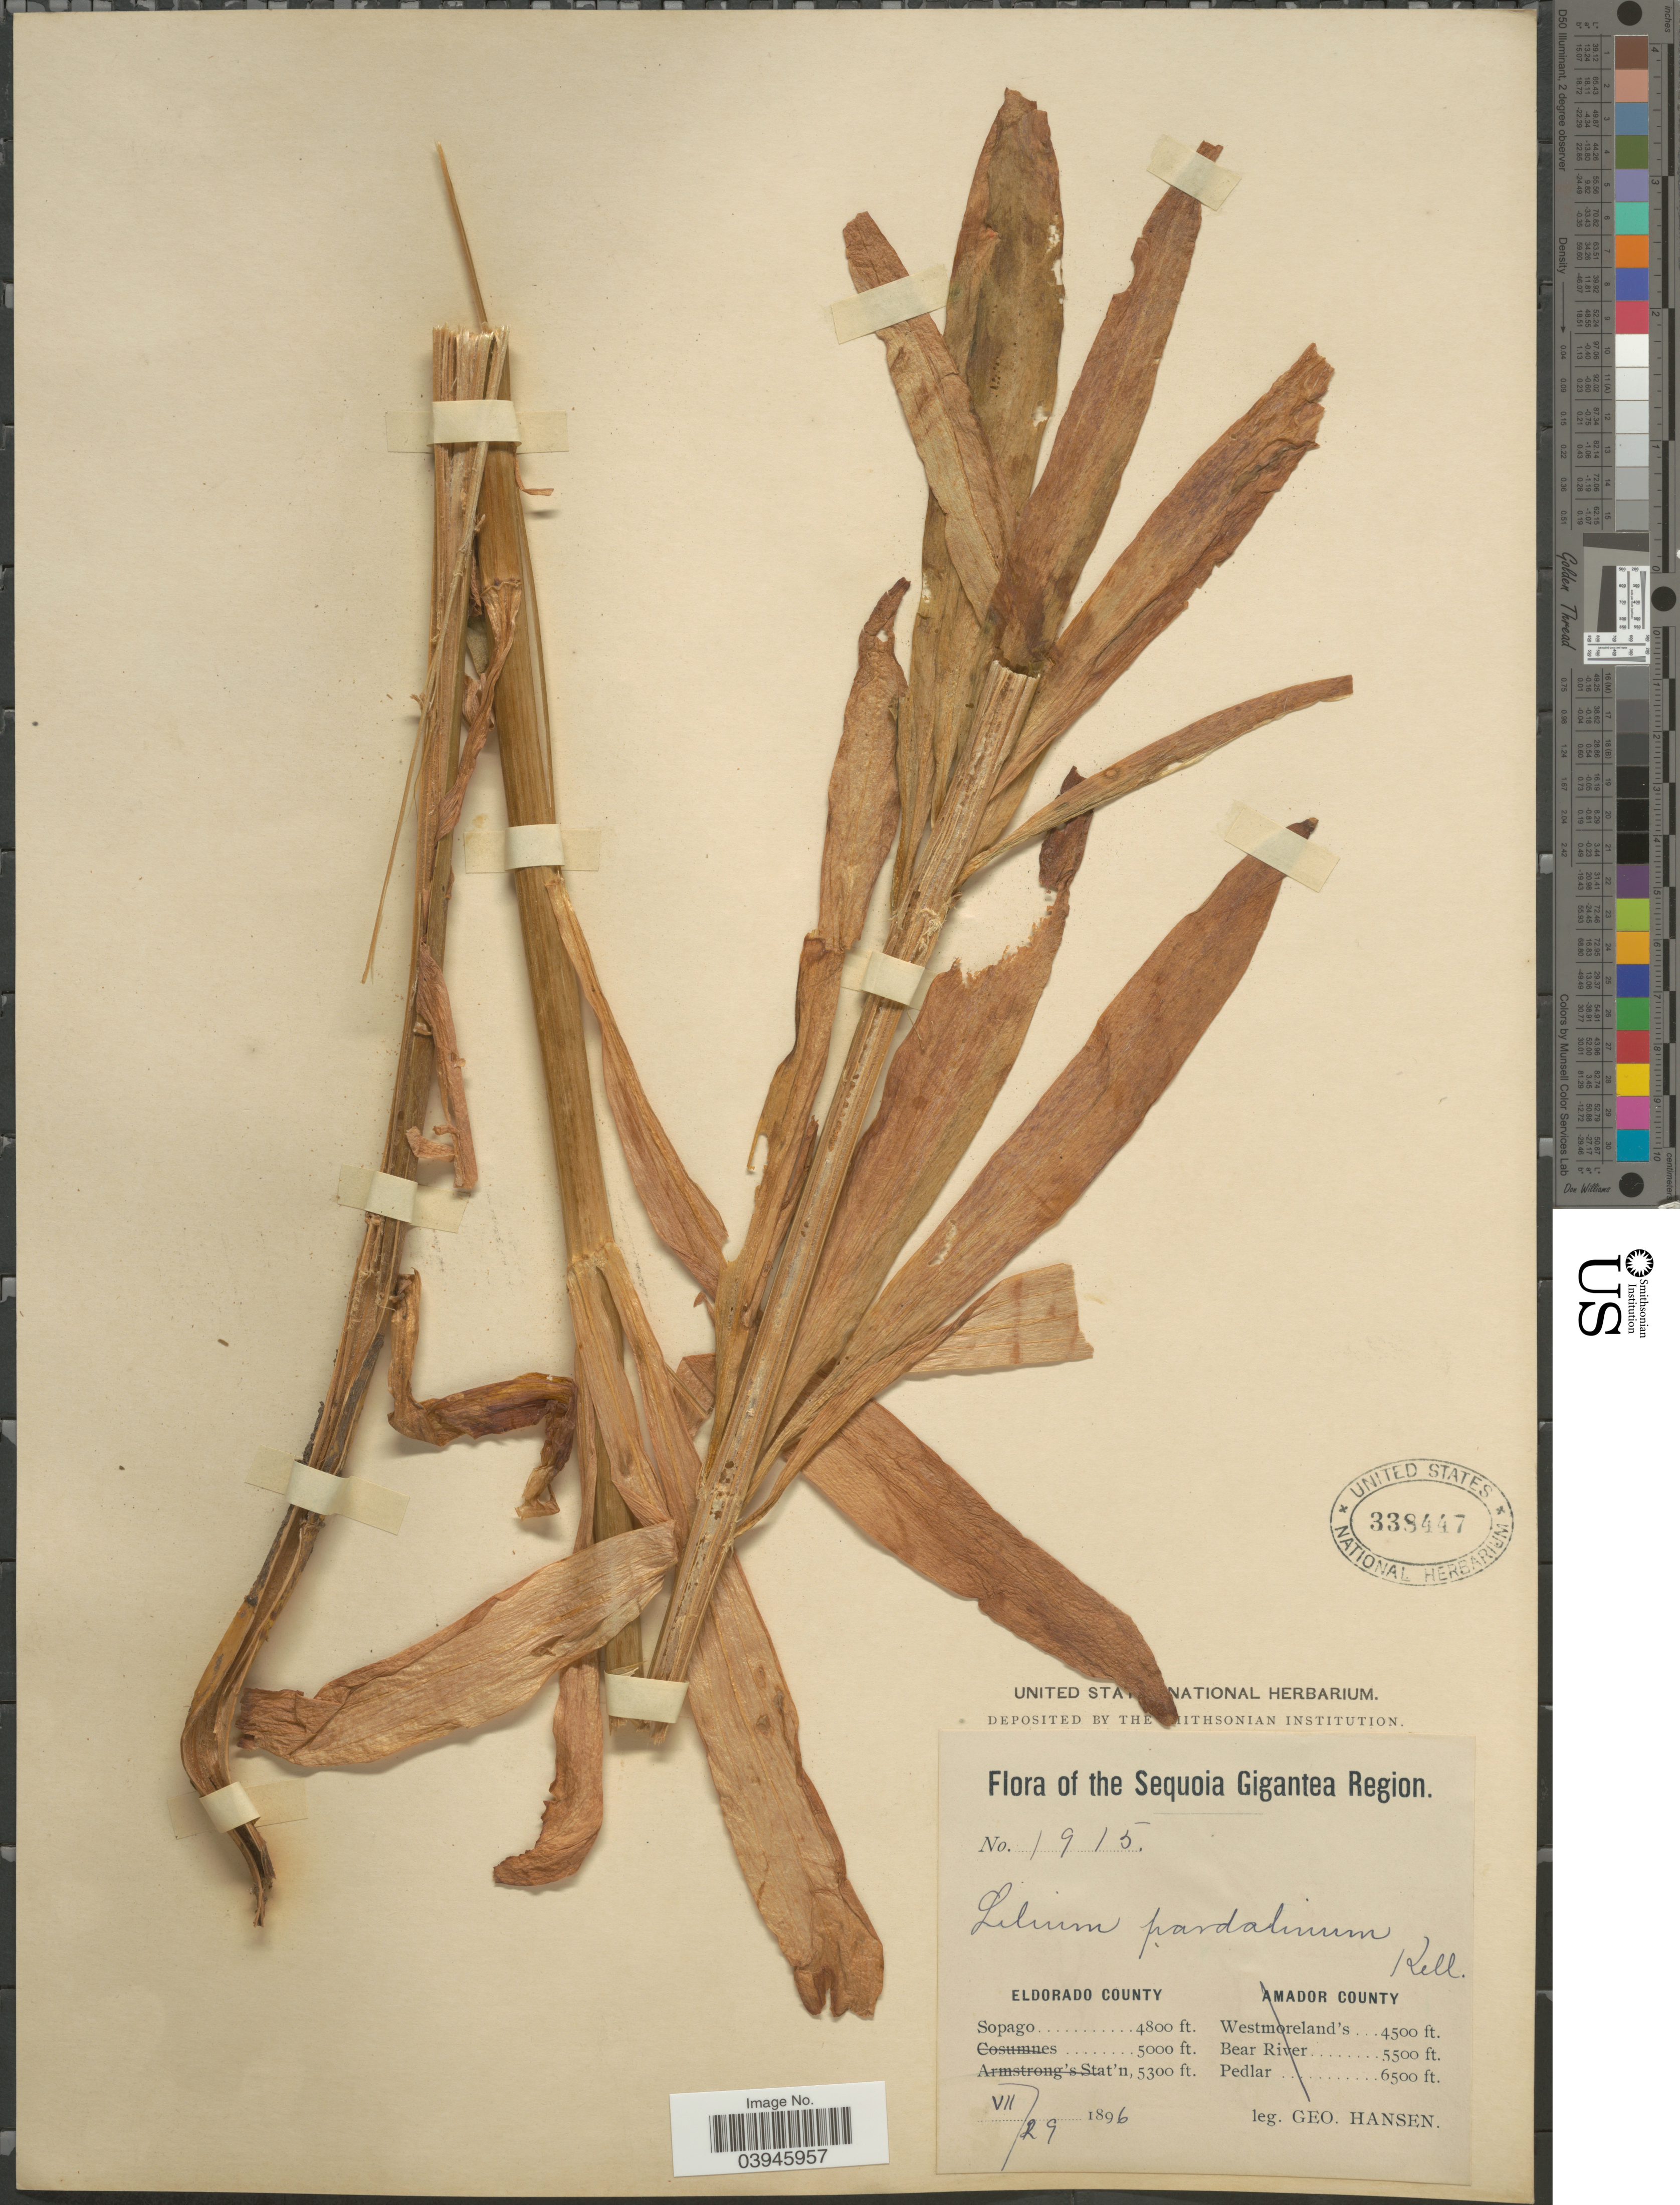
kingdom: Plantae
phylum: Tracheophyta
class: Liliopsida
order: Liliales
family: Liliaceae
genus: Lilium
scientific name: Lilium pardalinum subsp. pardalinum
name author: Kellogg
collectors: G. Hansen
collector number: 1915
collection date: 1896-07-29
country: United States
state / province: California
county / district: El Dorado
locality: The Sequoia Gigantea Region. Eldorado County. Sopago.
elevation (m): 1463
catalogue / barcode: US 338447